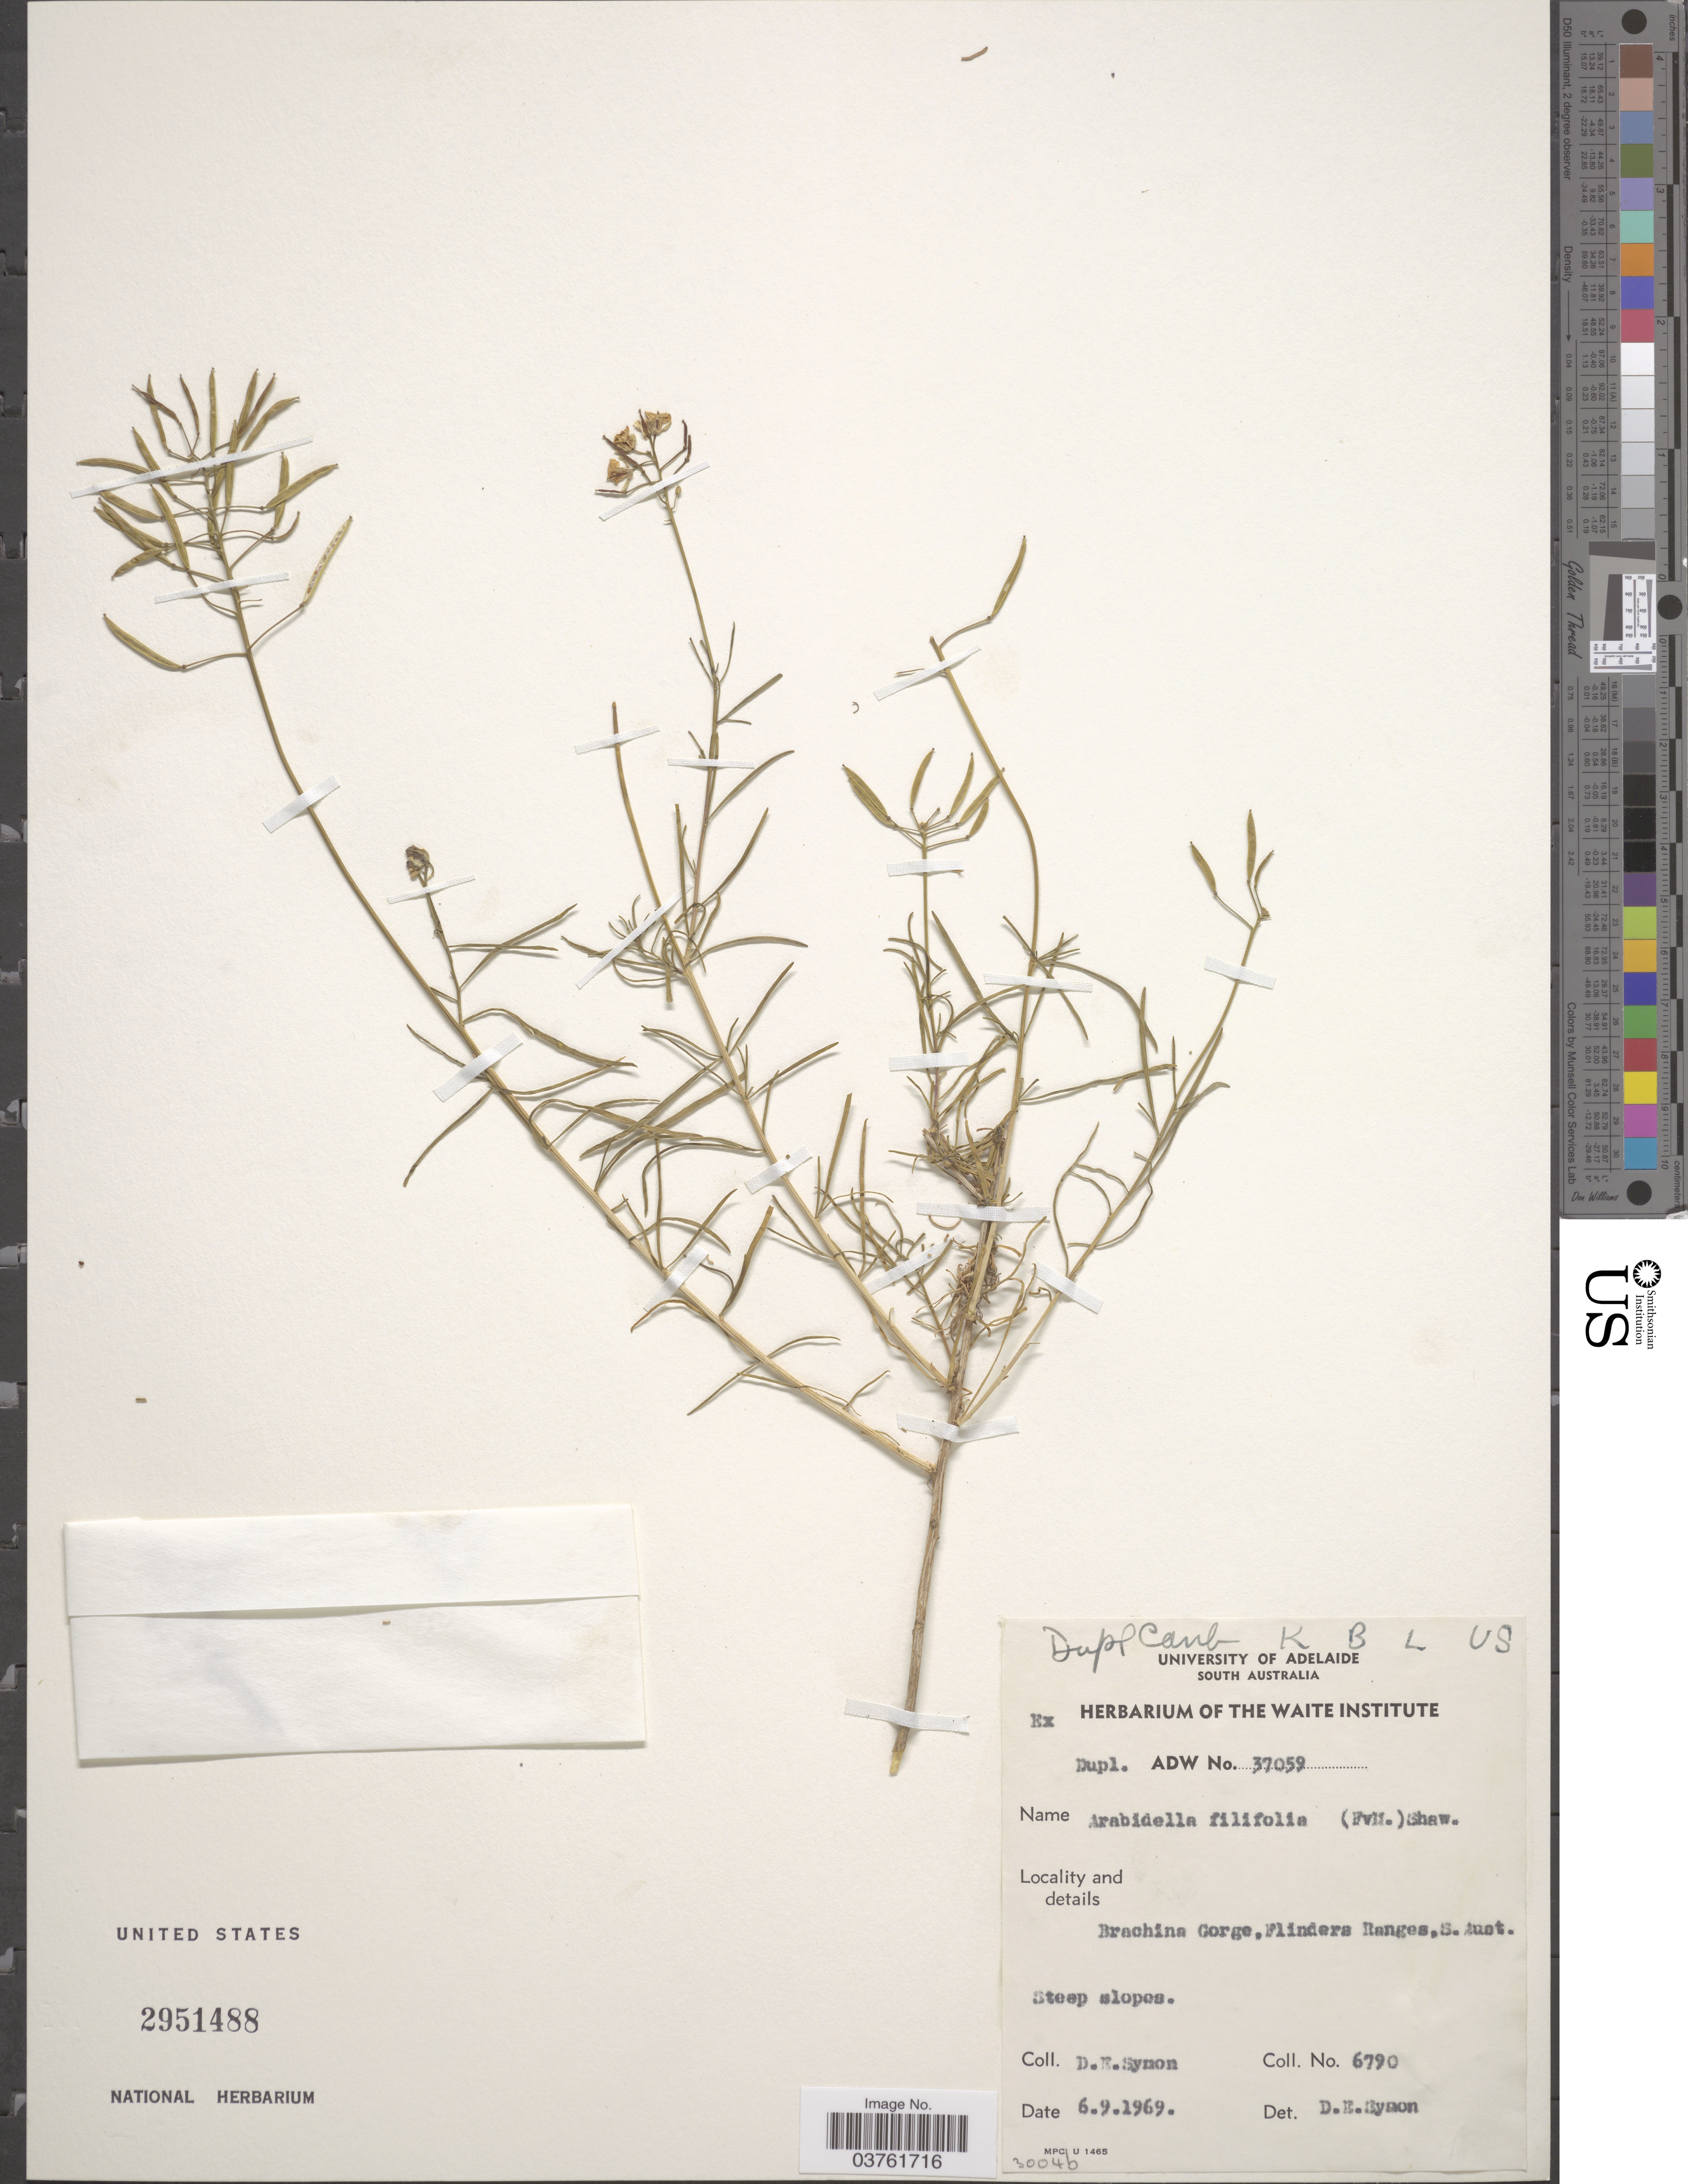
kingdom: Plantae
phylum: Tracheophyta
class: Magnoliopsida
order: Brassicales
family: Brassicaceae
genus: Arabidella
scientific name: Arabidella filifolia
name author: (F. Muell.) E.A. Shaw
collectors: D. Symon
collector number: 6790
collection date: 1969-09-06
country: Australia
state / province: South Australia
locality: Brachina Gorge, Flinders Rangers.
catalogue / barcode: US 2951488